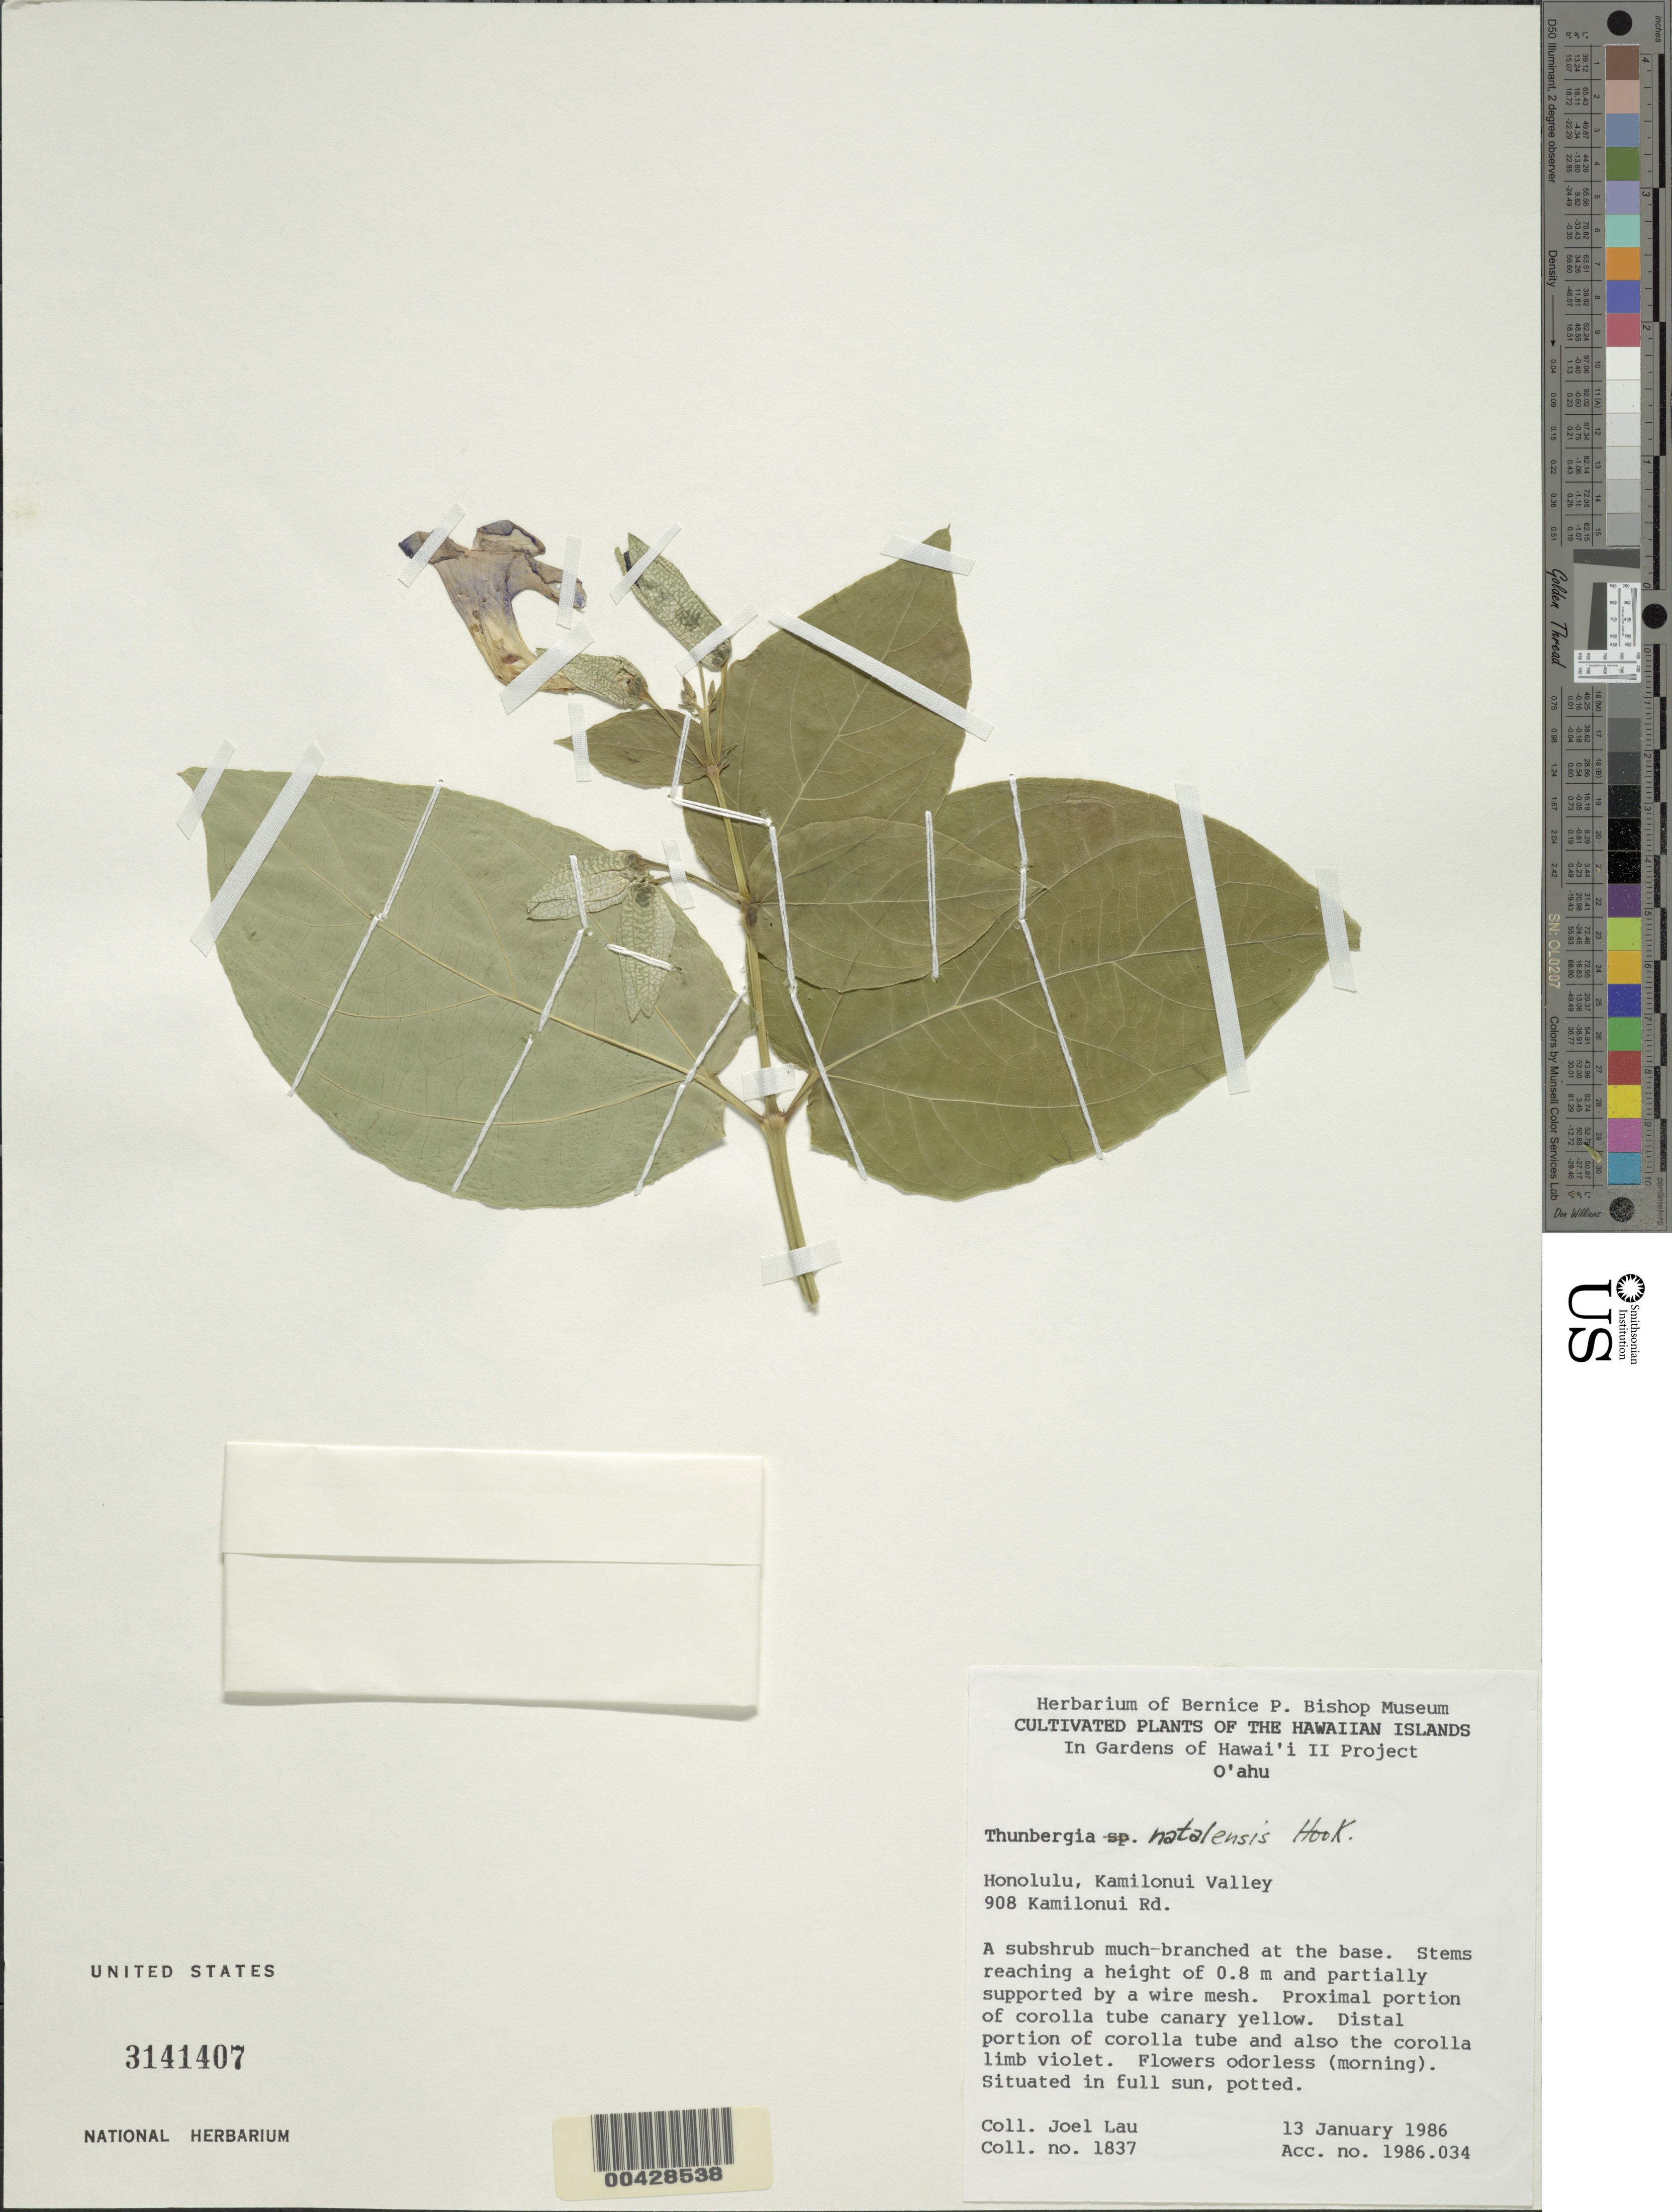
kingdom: Plantae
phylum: Tracheophyta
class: Magnoliopsida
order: Lamiales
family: Acanthaceae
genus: Thunbergia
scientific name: Thunbergia natalensis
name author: Hook.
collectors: J. Lau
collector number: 1837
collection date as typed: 13 Jan 1986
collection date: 1986-01-13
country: United States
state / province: Hawaii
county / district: Honolulu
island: Oahu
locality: Honolulu, Kamilonui Valley, 908 Kamilonui Road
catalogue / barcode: US 3141407